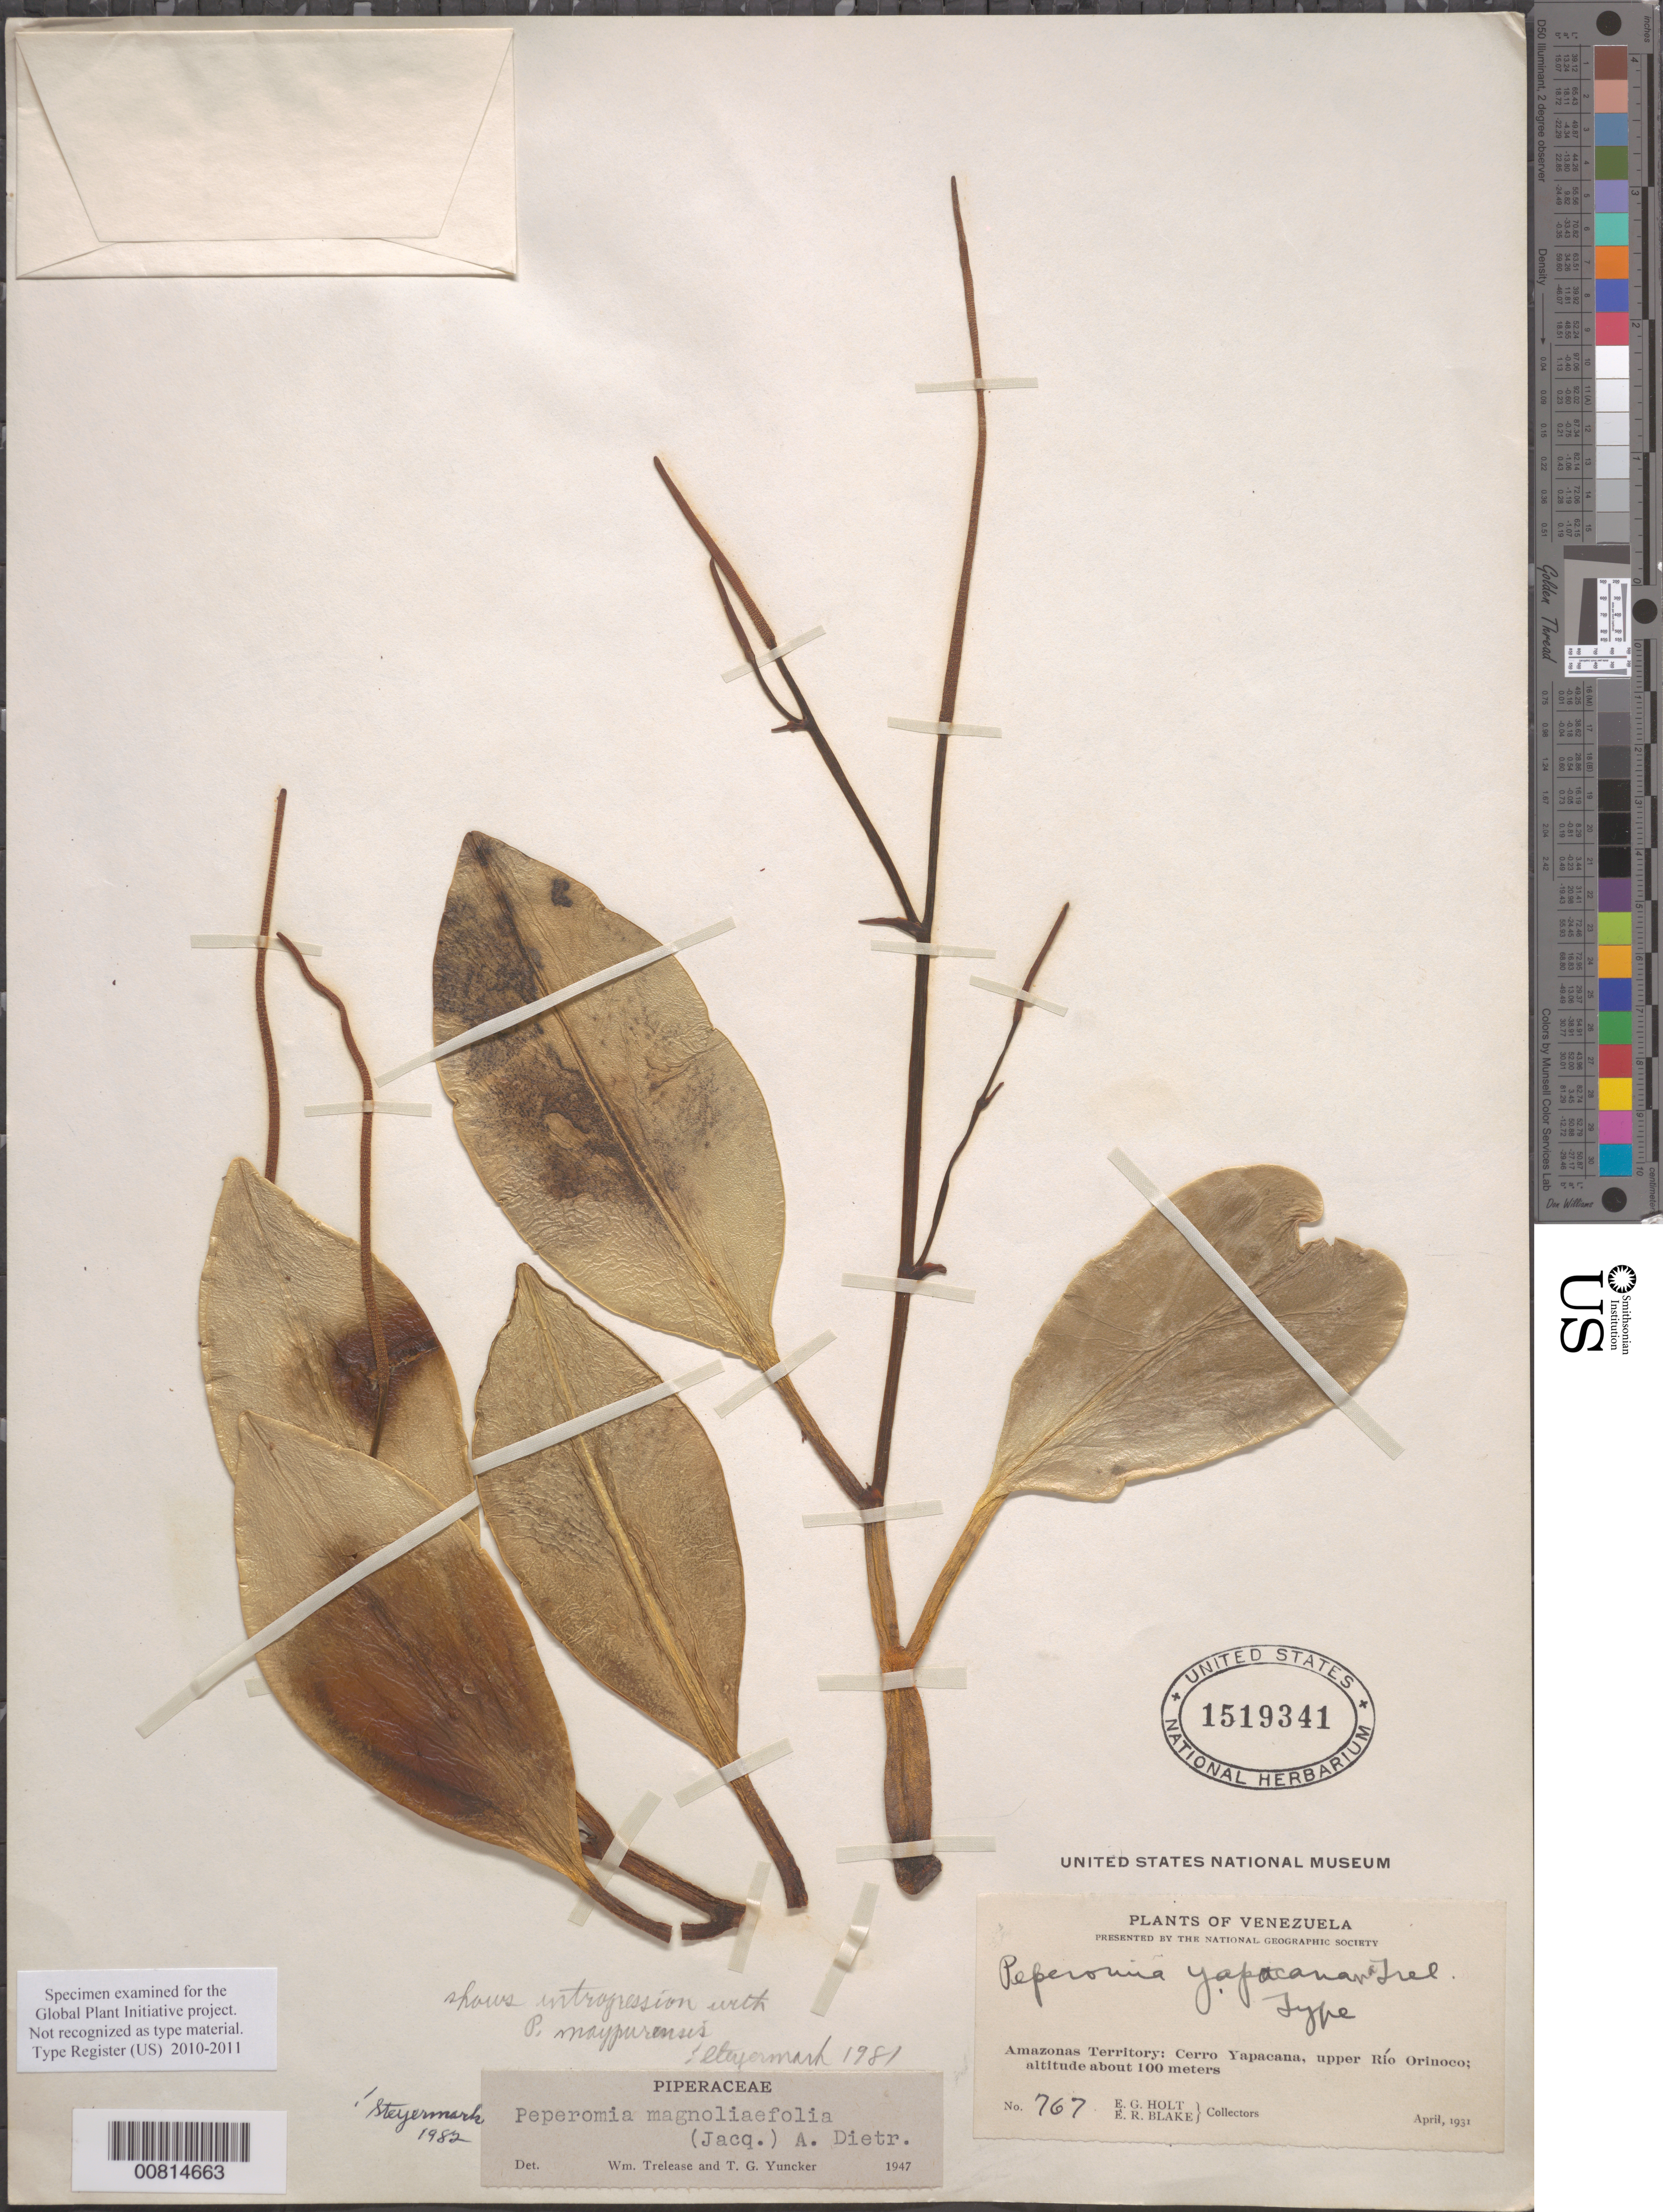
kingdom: Plantae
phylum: Tracheophyta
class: Magnoliopsida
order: Piperales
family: Piperaceae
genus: Peperomia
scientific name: Peperomia uaupesensis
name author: Yunck.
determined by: Jiménez, José Estaban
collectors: E. Holt & E. R. Blake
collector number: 767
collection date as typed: Apr-31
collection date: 1931-04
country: Venezuela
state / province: Amazonas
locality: Cerro Yapacána, upper Río Orinoco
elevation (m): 100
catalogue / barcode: US 1519341